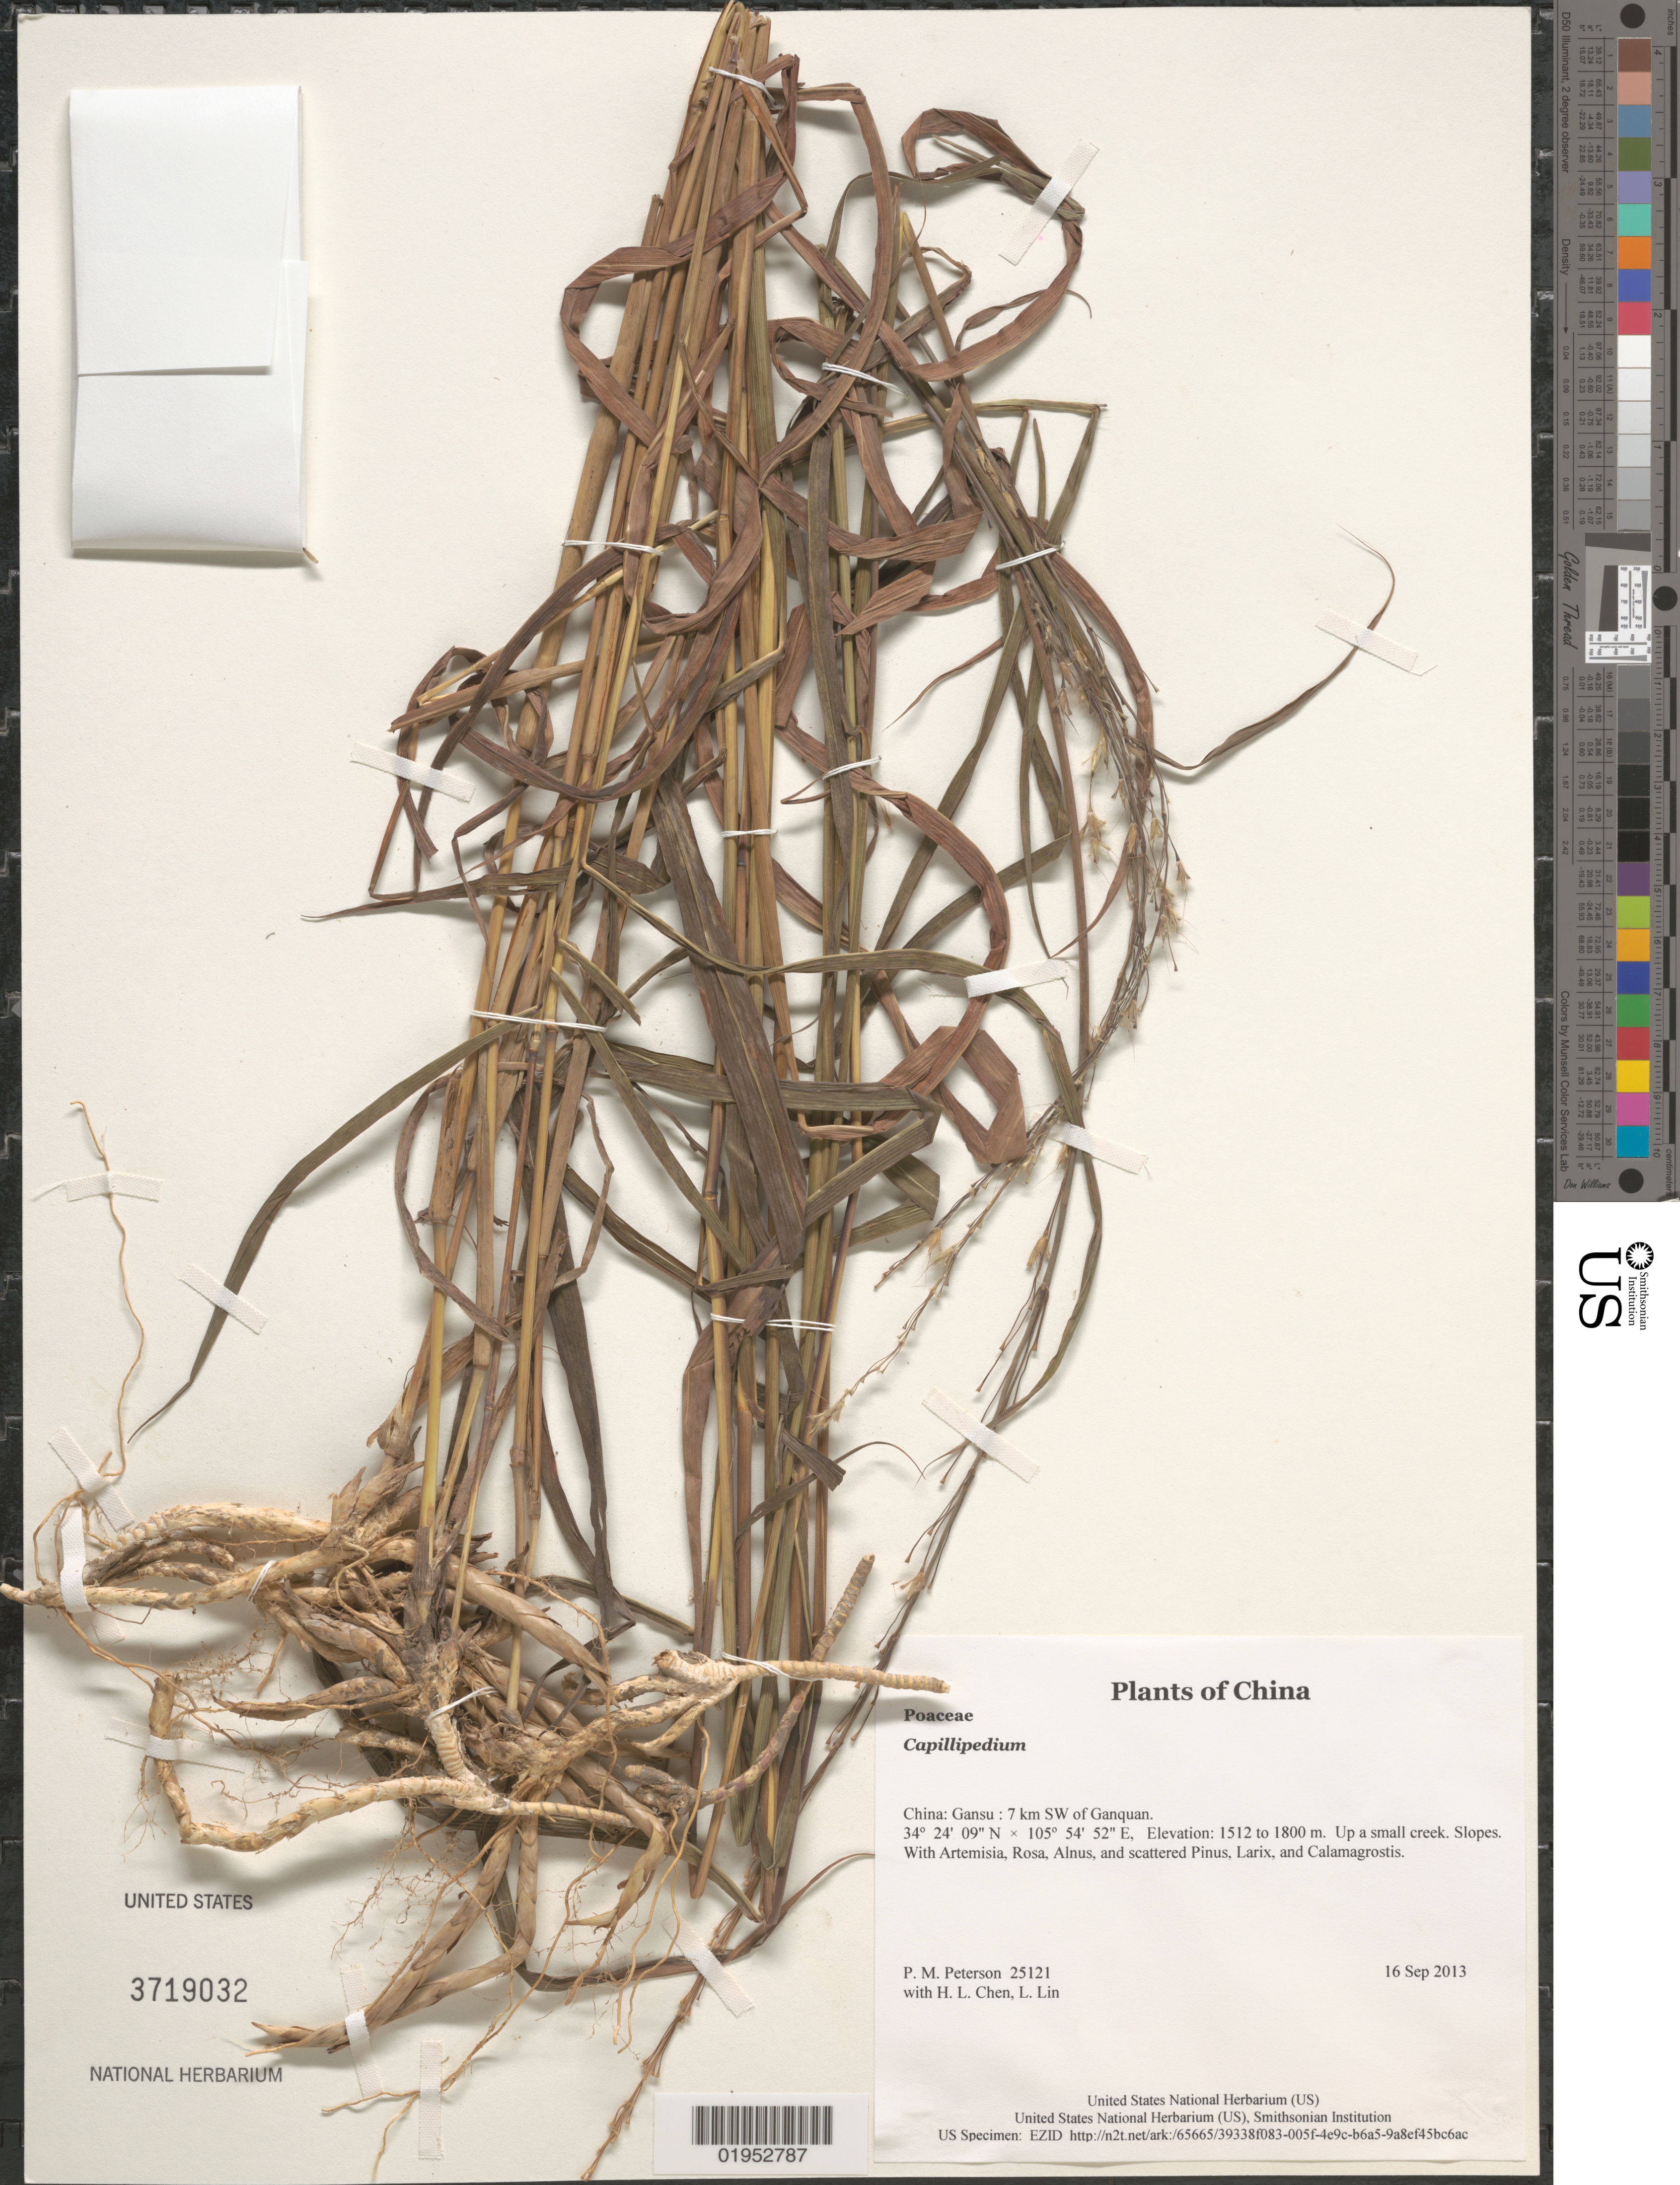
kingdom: Plantae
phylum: Tracheophyta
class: Liliopsida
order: Poales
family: Poaceae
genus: Capillipedium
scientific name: Capillipedium sp.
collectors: P. M. Peterson, H. L. Chen & L. Lin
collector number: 25121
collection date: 2013-09-16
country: China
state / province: Gansu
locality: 7 km SW of Ganquan.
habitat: Up a small creek. Slopes.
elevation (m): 1512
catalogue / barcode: US 3719032